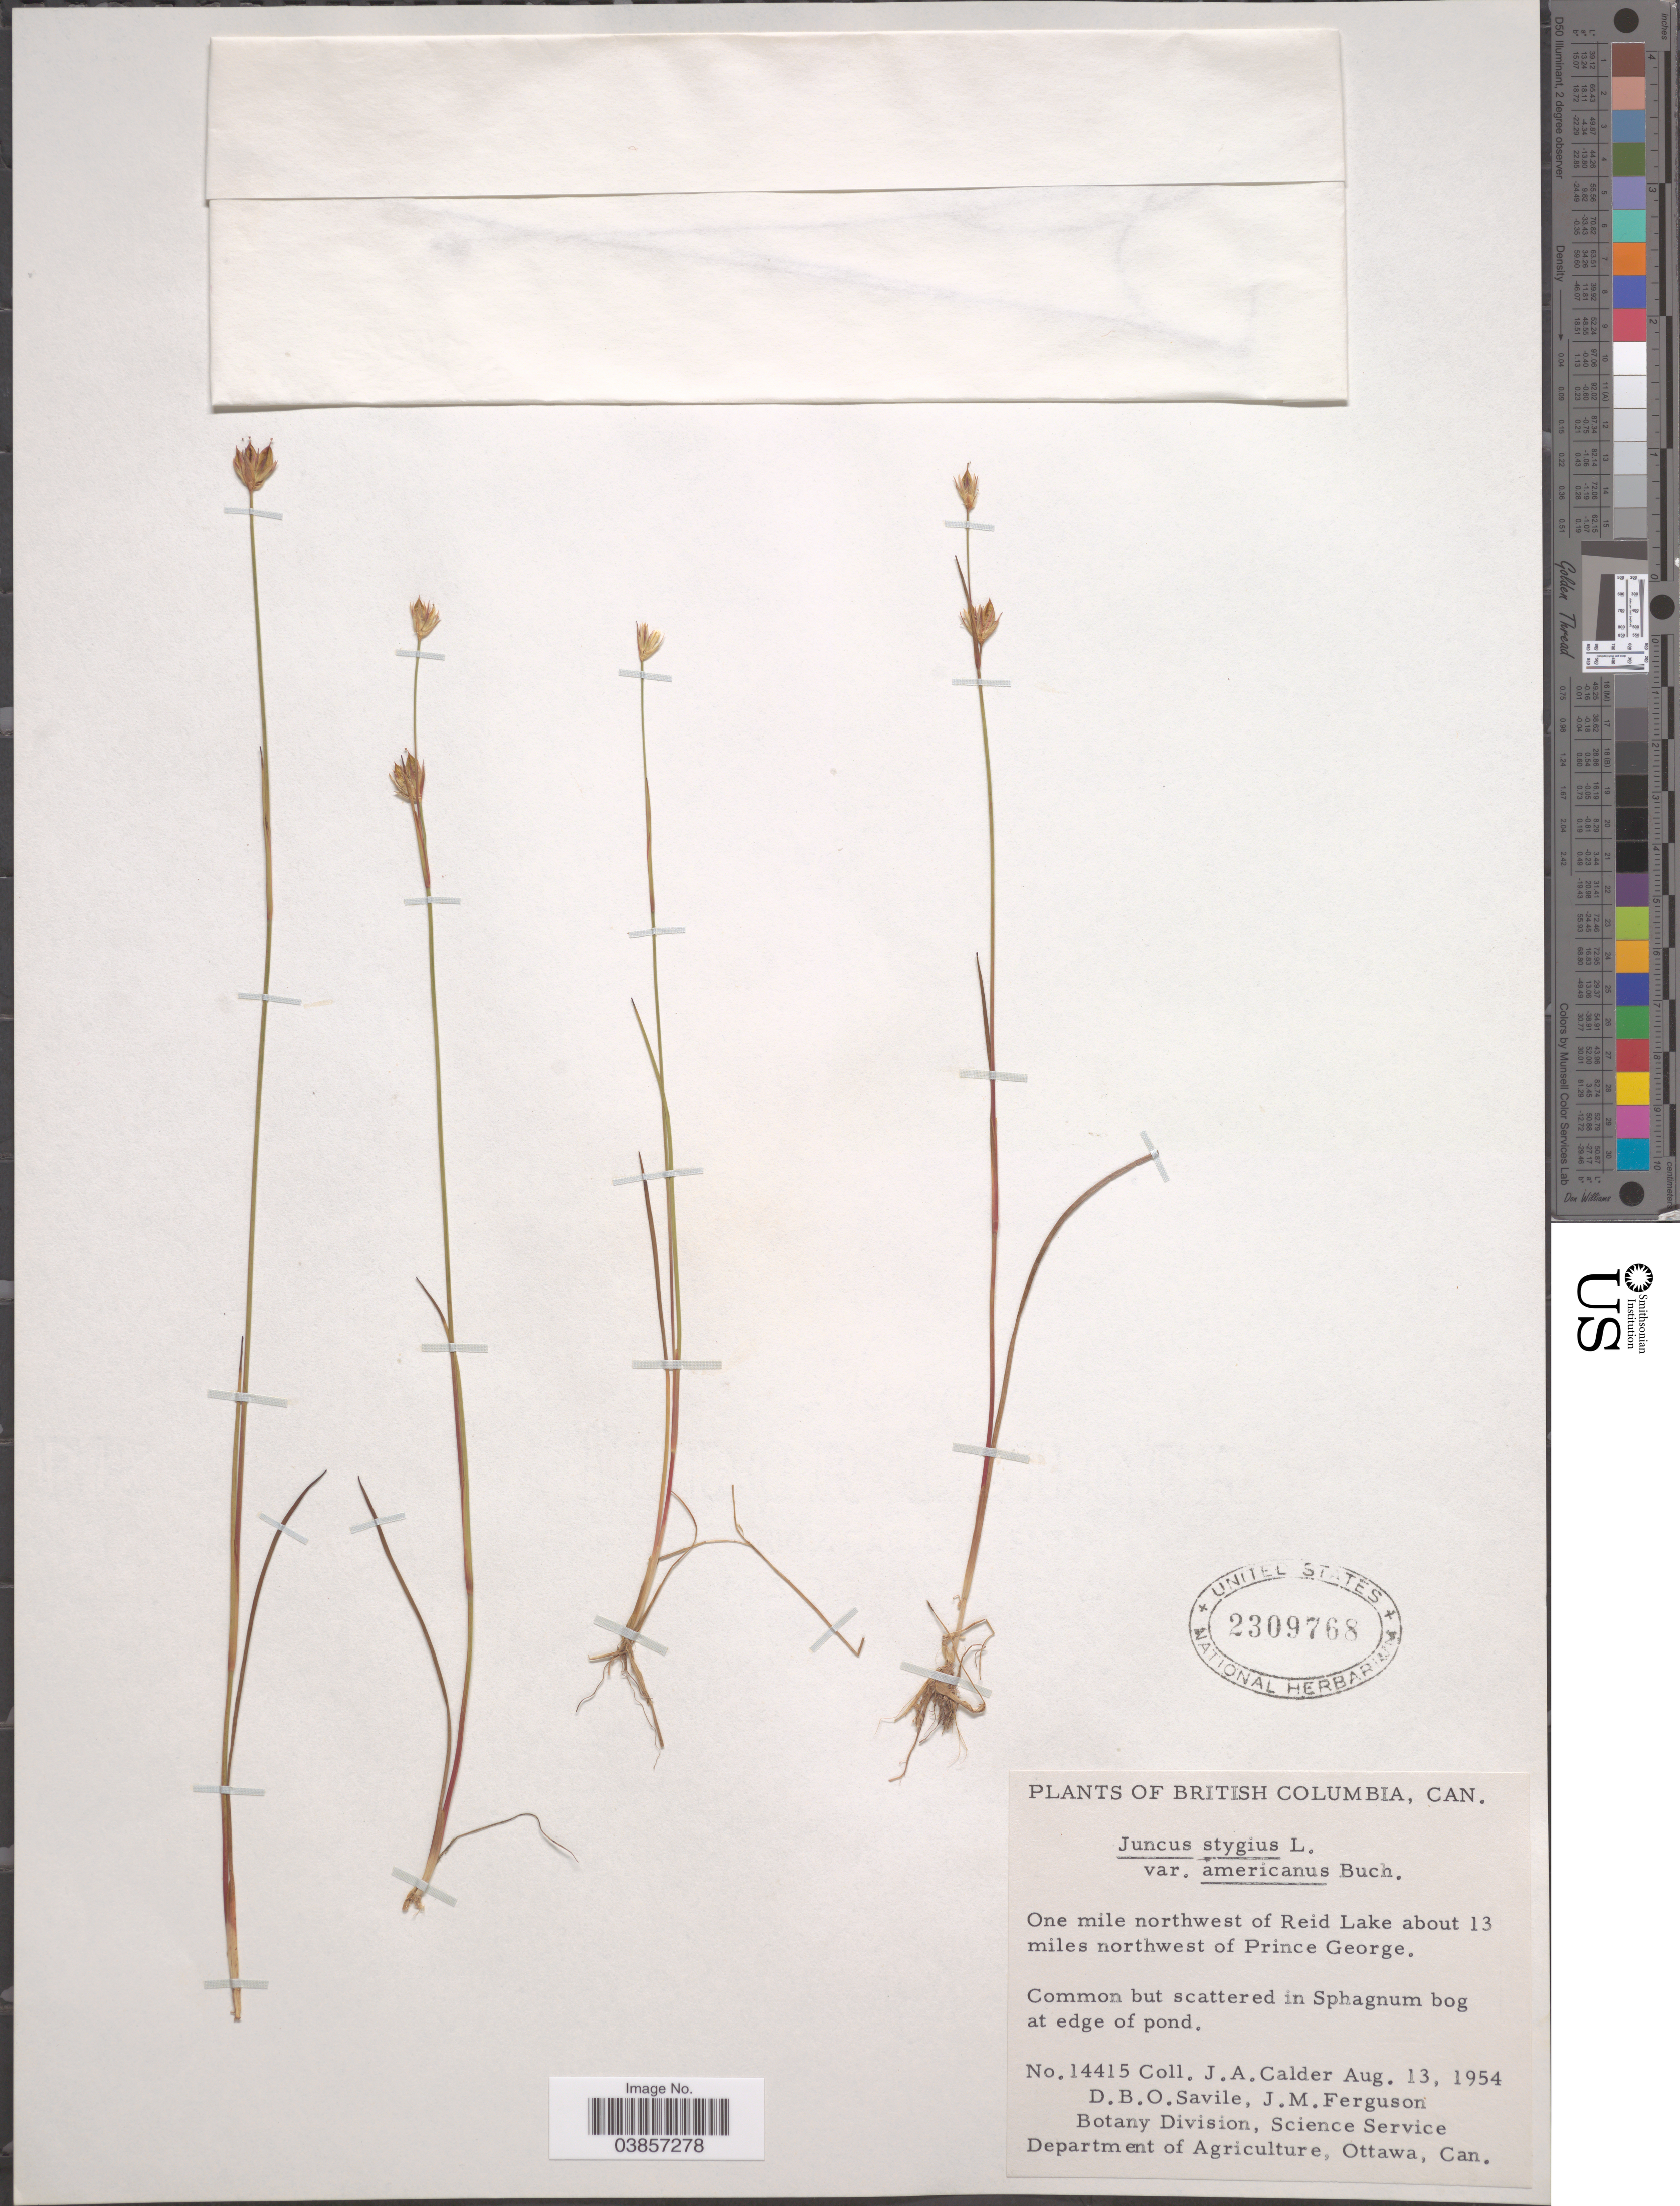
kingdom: Plantae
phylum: Tracheophyta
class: Liliopsida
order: Poales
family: Juncaceae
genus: Juncus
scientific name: Juncus stygius subsp. americanus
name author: (Buchenau) Hultén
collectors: J. A. Calder, D. Savile & J. M. Ferguson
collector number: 14415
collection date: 1954-08-13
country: Canada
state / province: British Columbia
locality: One mile northwest of Reid Lake about 13 miles northwest of Prince George.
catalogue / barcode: US 2309768